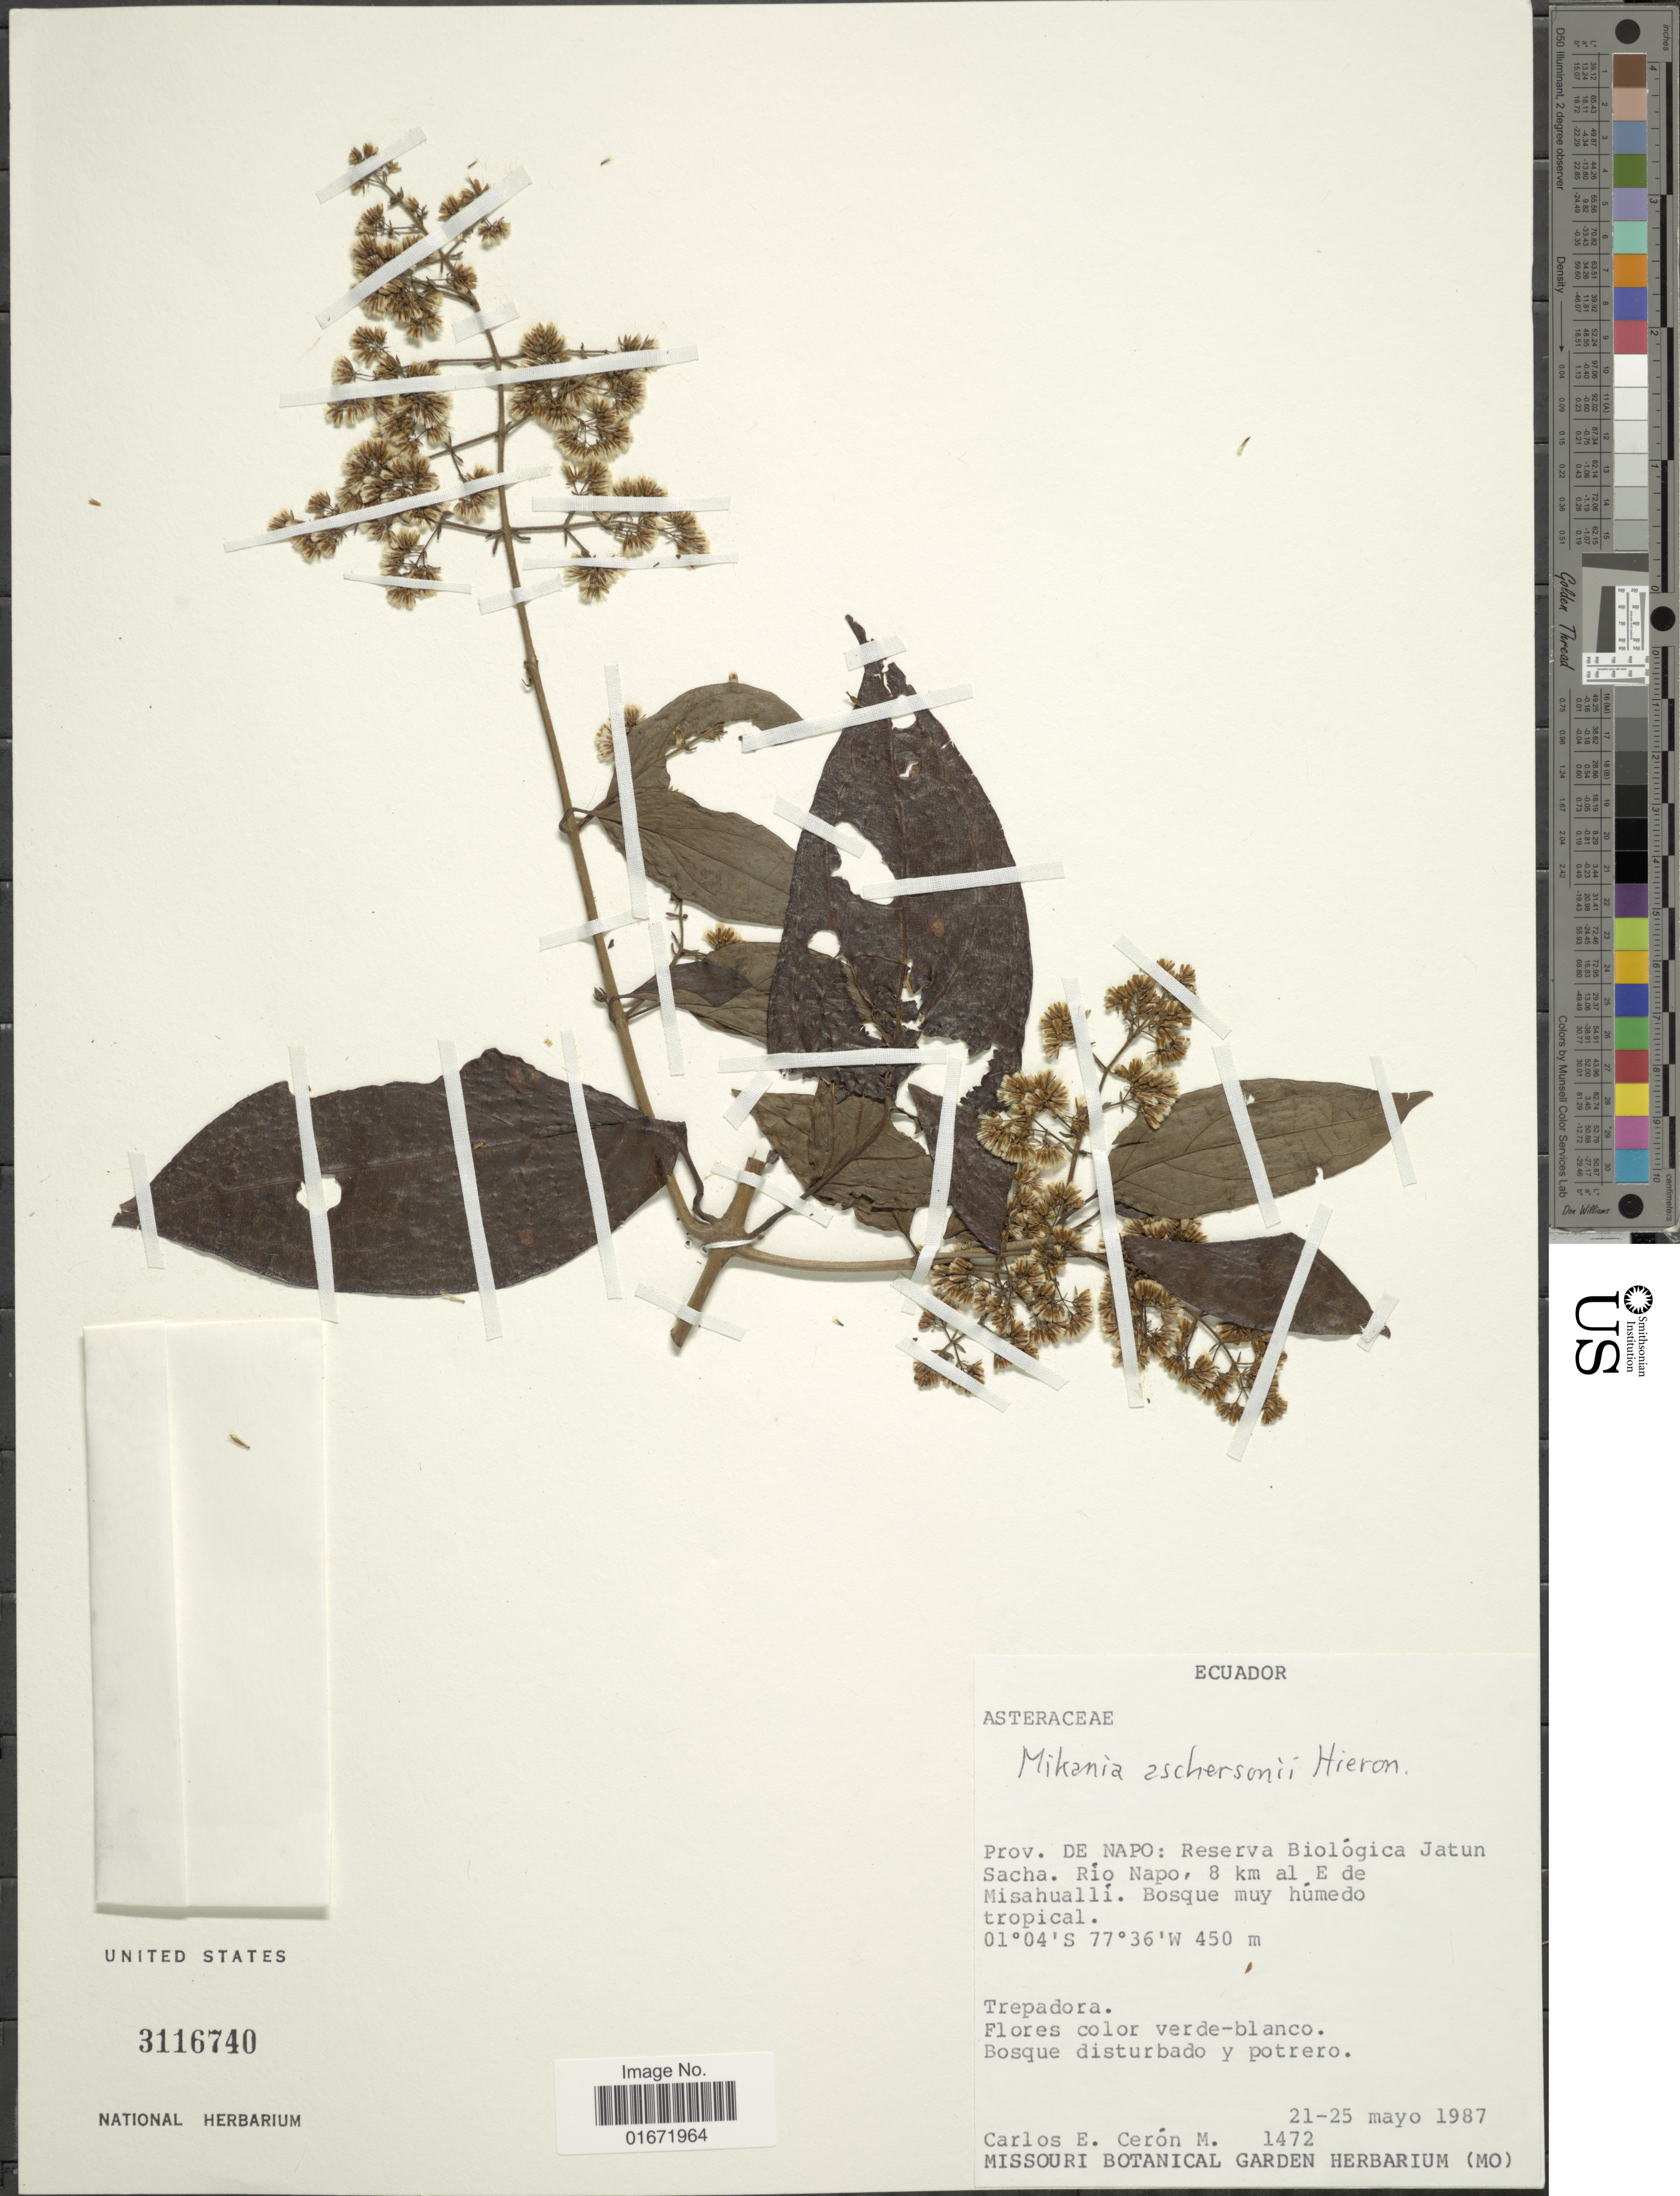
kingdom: Plantae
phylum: Tracheophyta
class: Magnoliopsida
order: Asterales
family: Asteraceae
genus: Mikania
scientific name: Mikania nigropunctulata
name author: Hieron.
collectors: C. E. Cerón M.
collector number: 1472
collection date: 1987-05-21/1987-05-25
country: Ecuador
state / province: Napo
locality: Prov. de Napo: Reserva Biológica Jatun Sacha. Rio Napo, 8 km al E de Misahualli. Bosque muy húmedo tropical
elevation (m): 450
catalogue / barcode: US 3116740